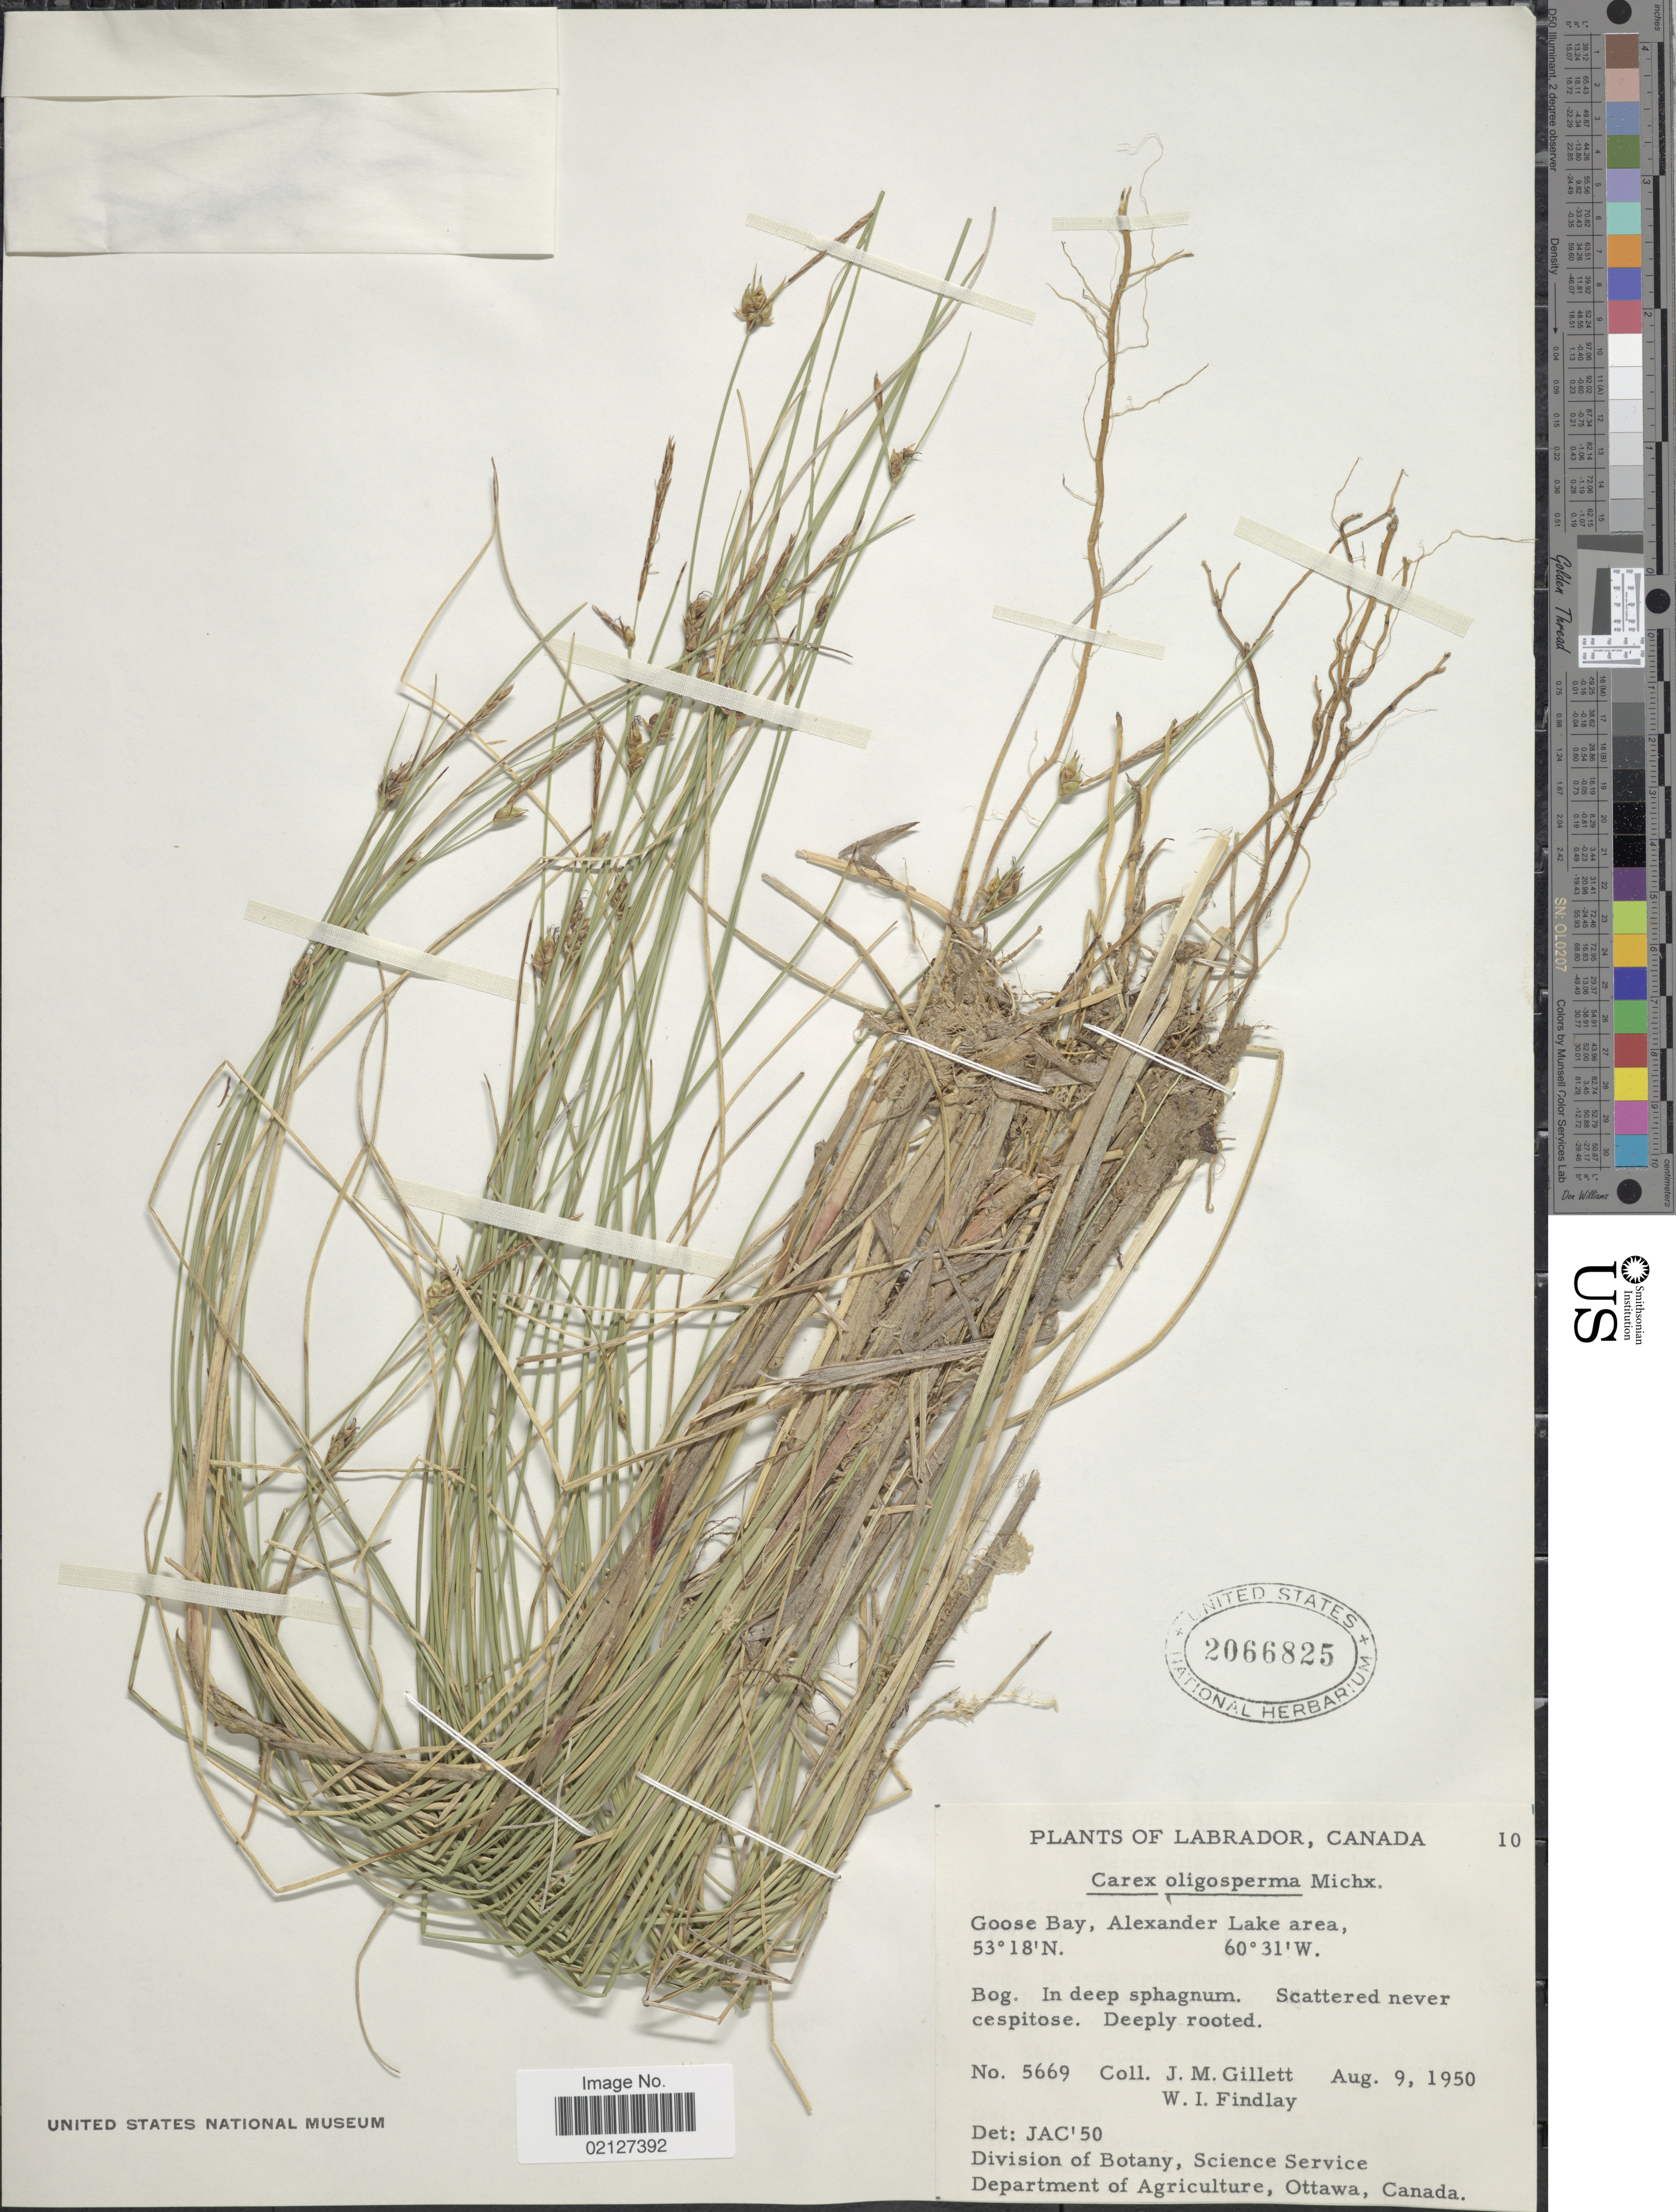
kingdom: Plantae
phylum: Tracheophyta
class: Liliopsida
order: Poales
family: Cyperaceae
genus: Carex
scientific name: Carex oligosperma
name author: Michx.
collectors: J. M. Gillett & W. Findlay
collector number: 5669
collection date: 1950-08-09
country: Canada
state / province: Newfoundland and Labrador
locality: Labrador, Goose Bay, Alexander Lake area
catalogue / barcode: US 2066825